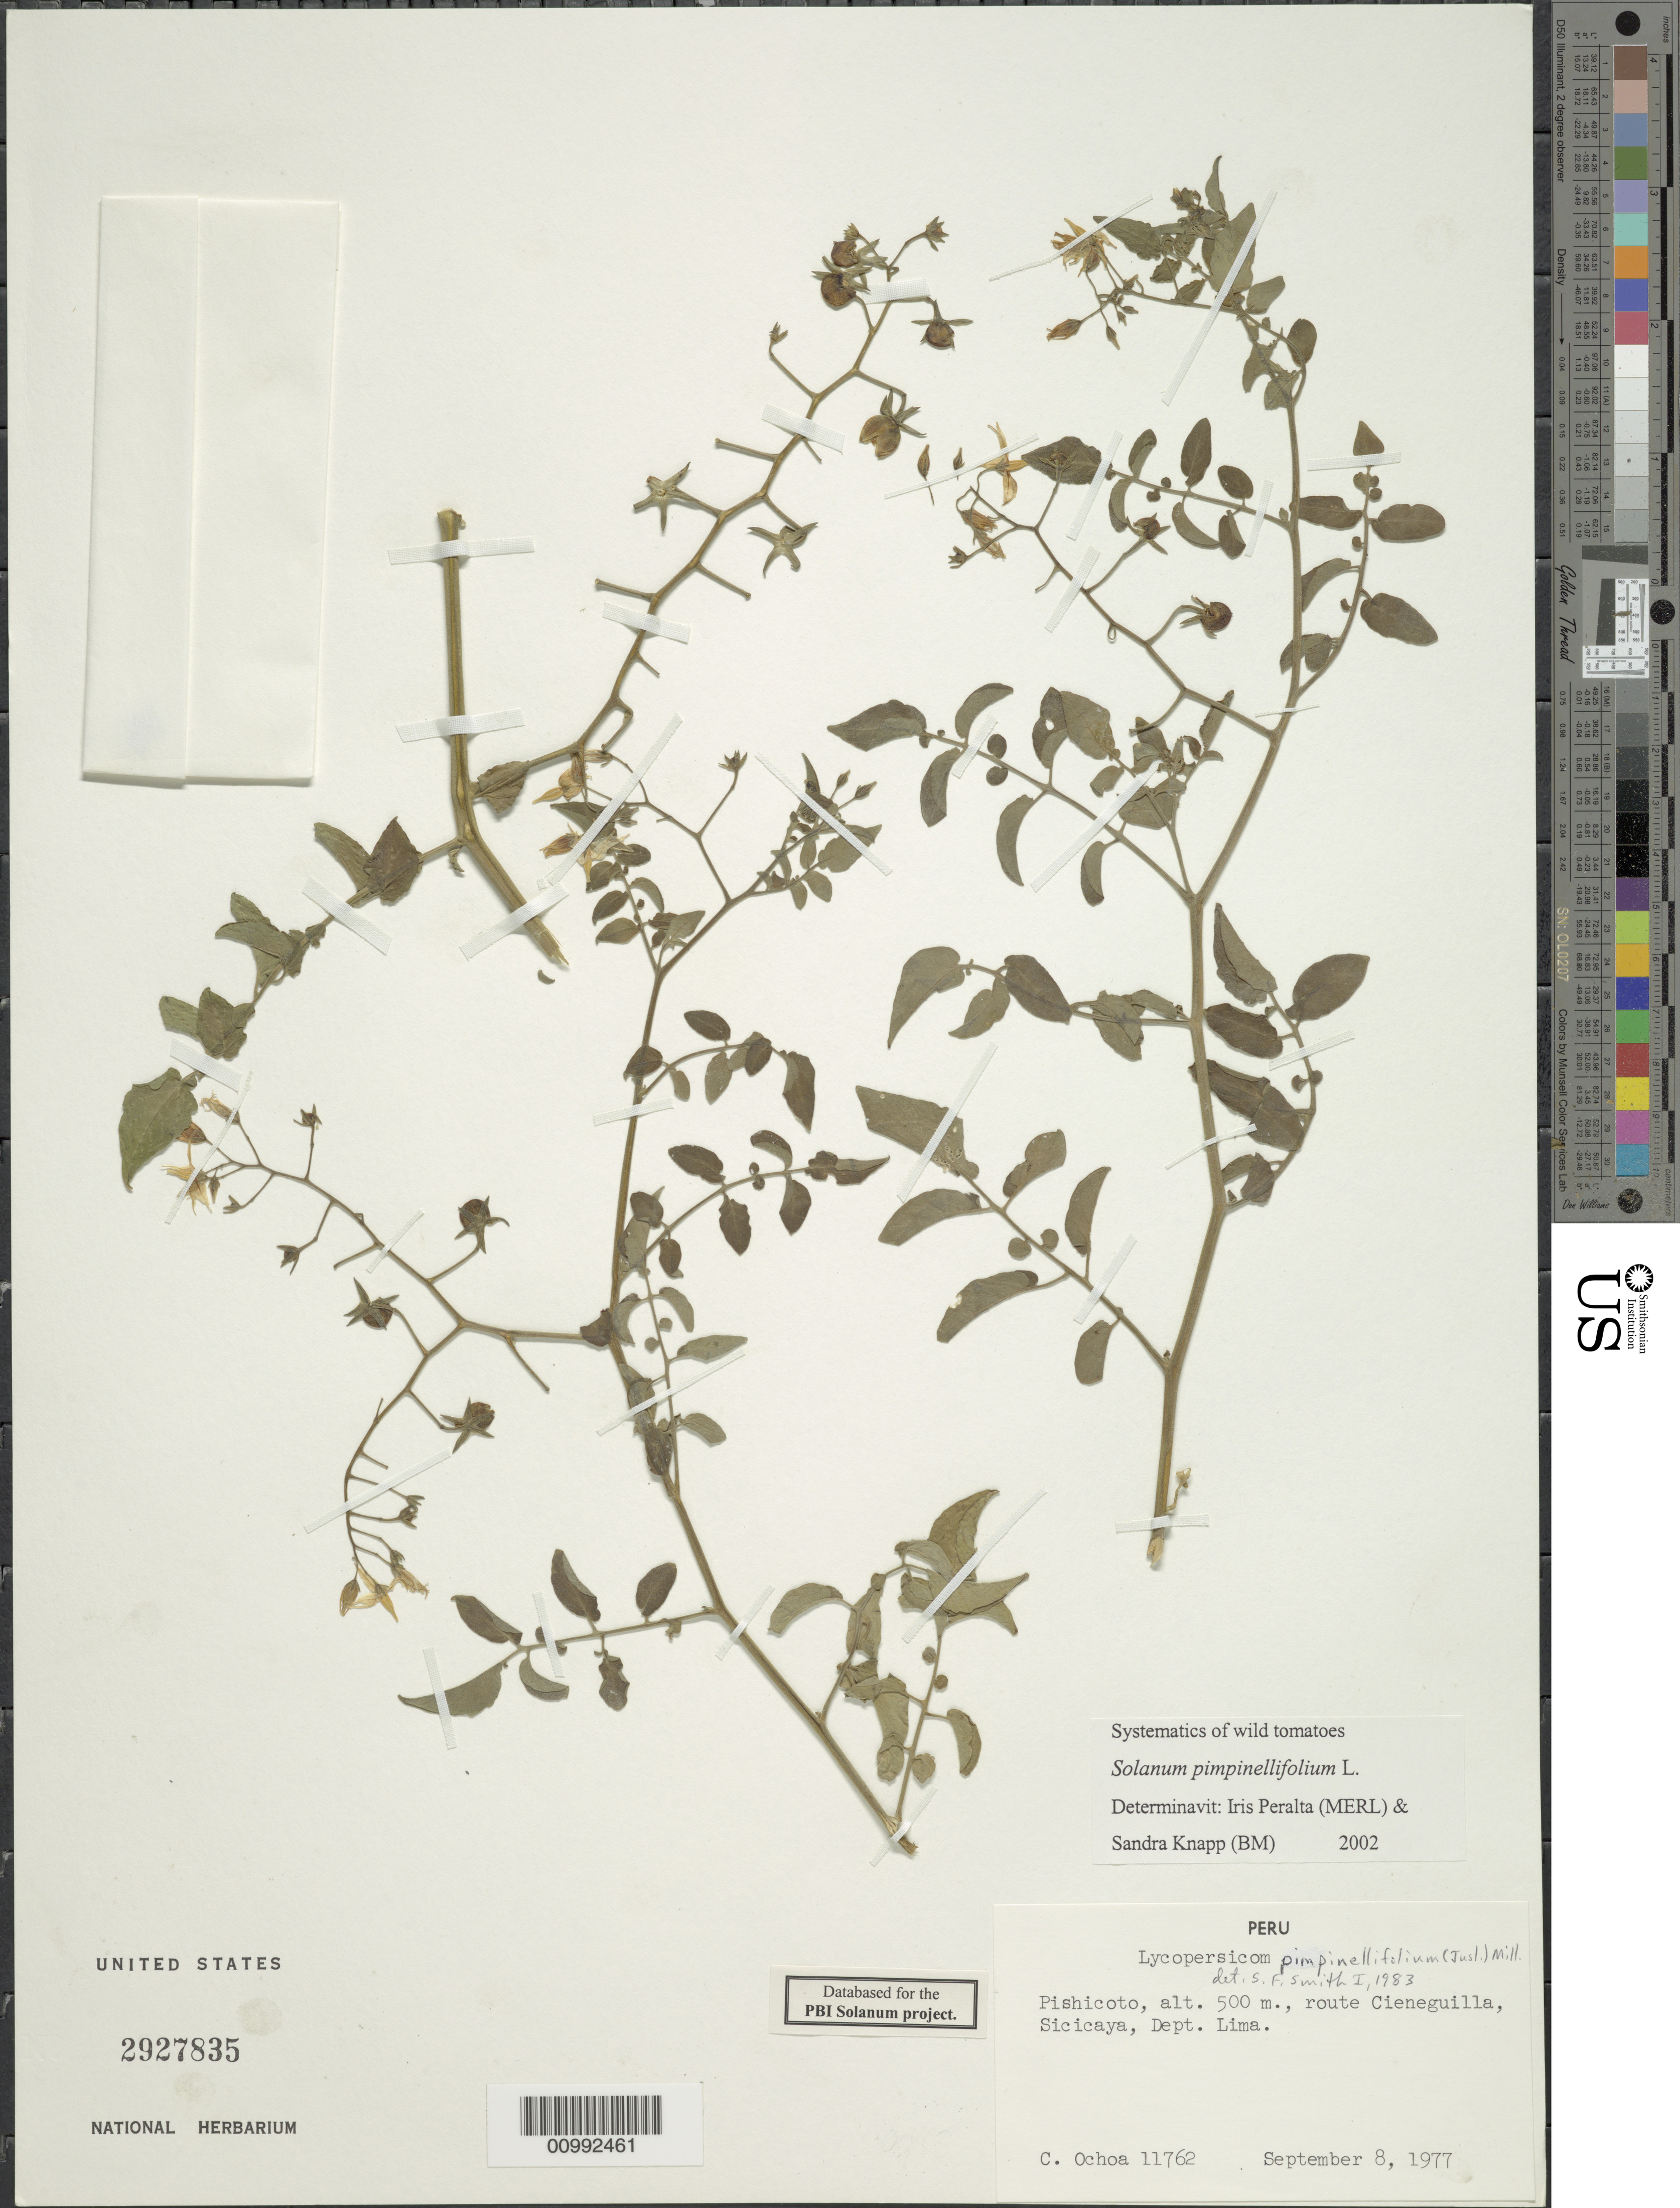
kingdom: Plantae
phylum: Tracheophyta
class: Magnoliopsida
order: Solanales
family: Solanaceae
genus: Solanum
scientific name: Solanum pimpinellifolium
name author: L.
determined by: Peralta, Iris E.; Knapp, S. D.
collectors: C. M. Ochoa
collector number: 11762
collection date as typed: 8 Sep 1977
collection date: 1977-09-08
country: Peru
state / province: Lima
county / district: Lima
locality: Pishicoto, route Cieneguilla, Sicisaya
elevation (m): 500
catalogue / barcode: US 2927835